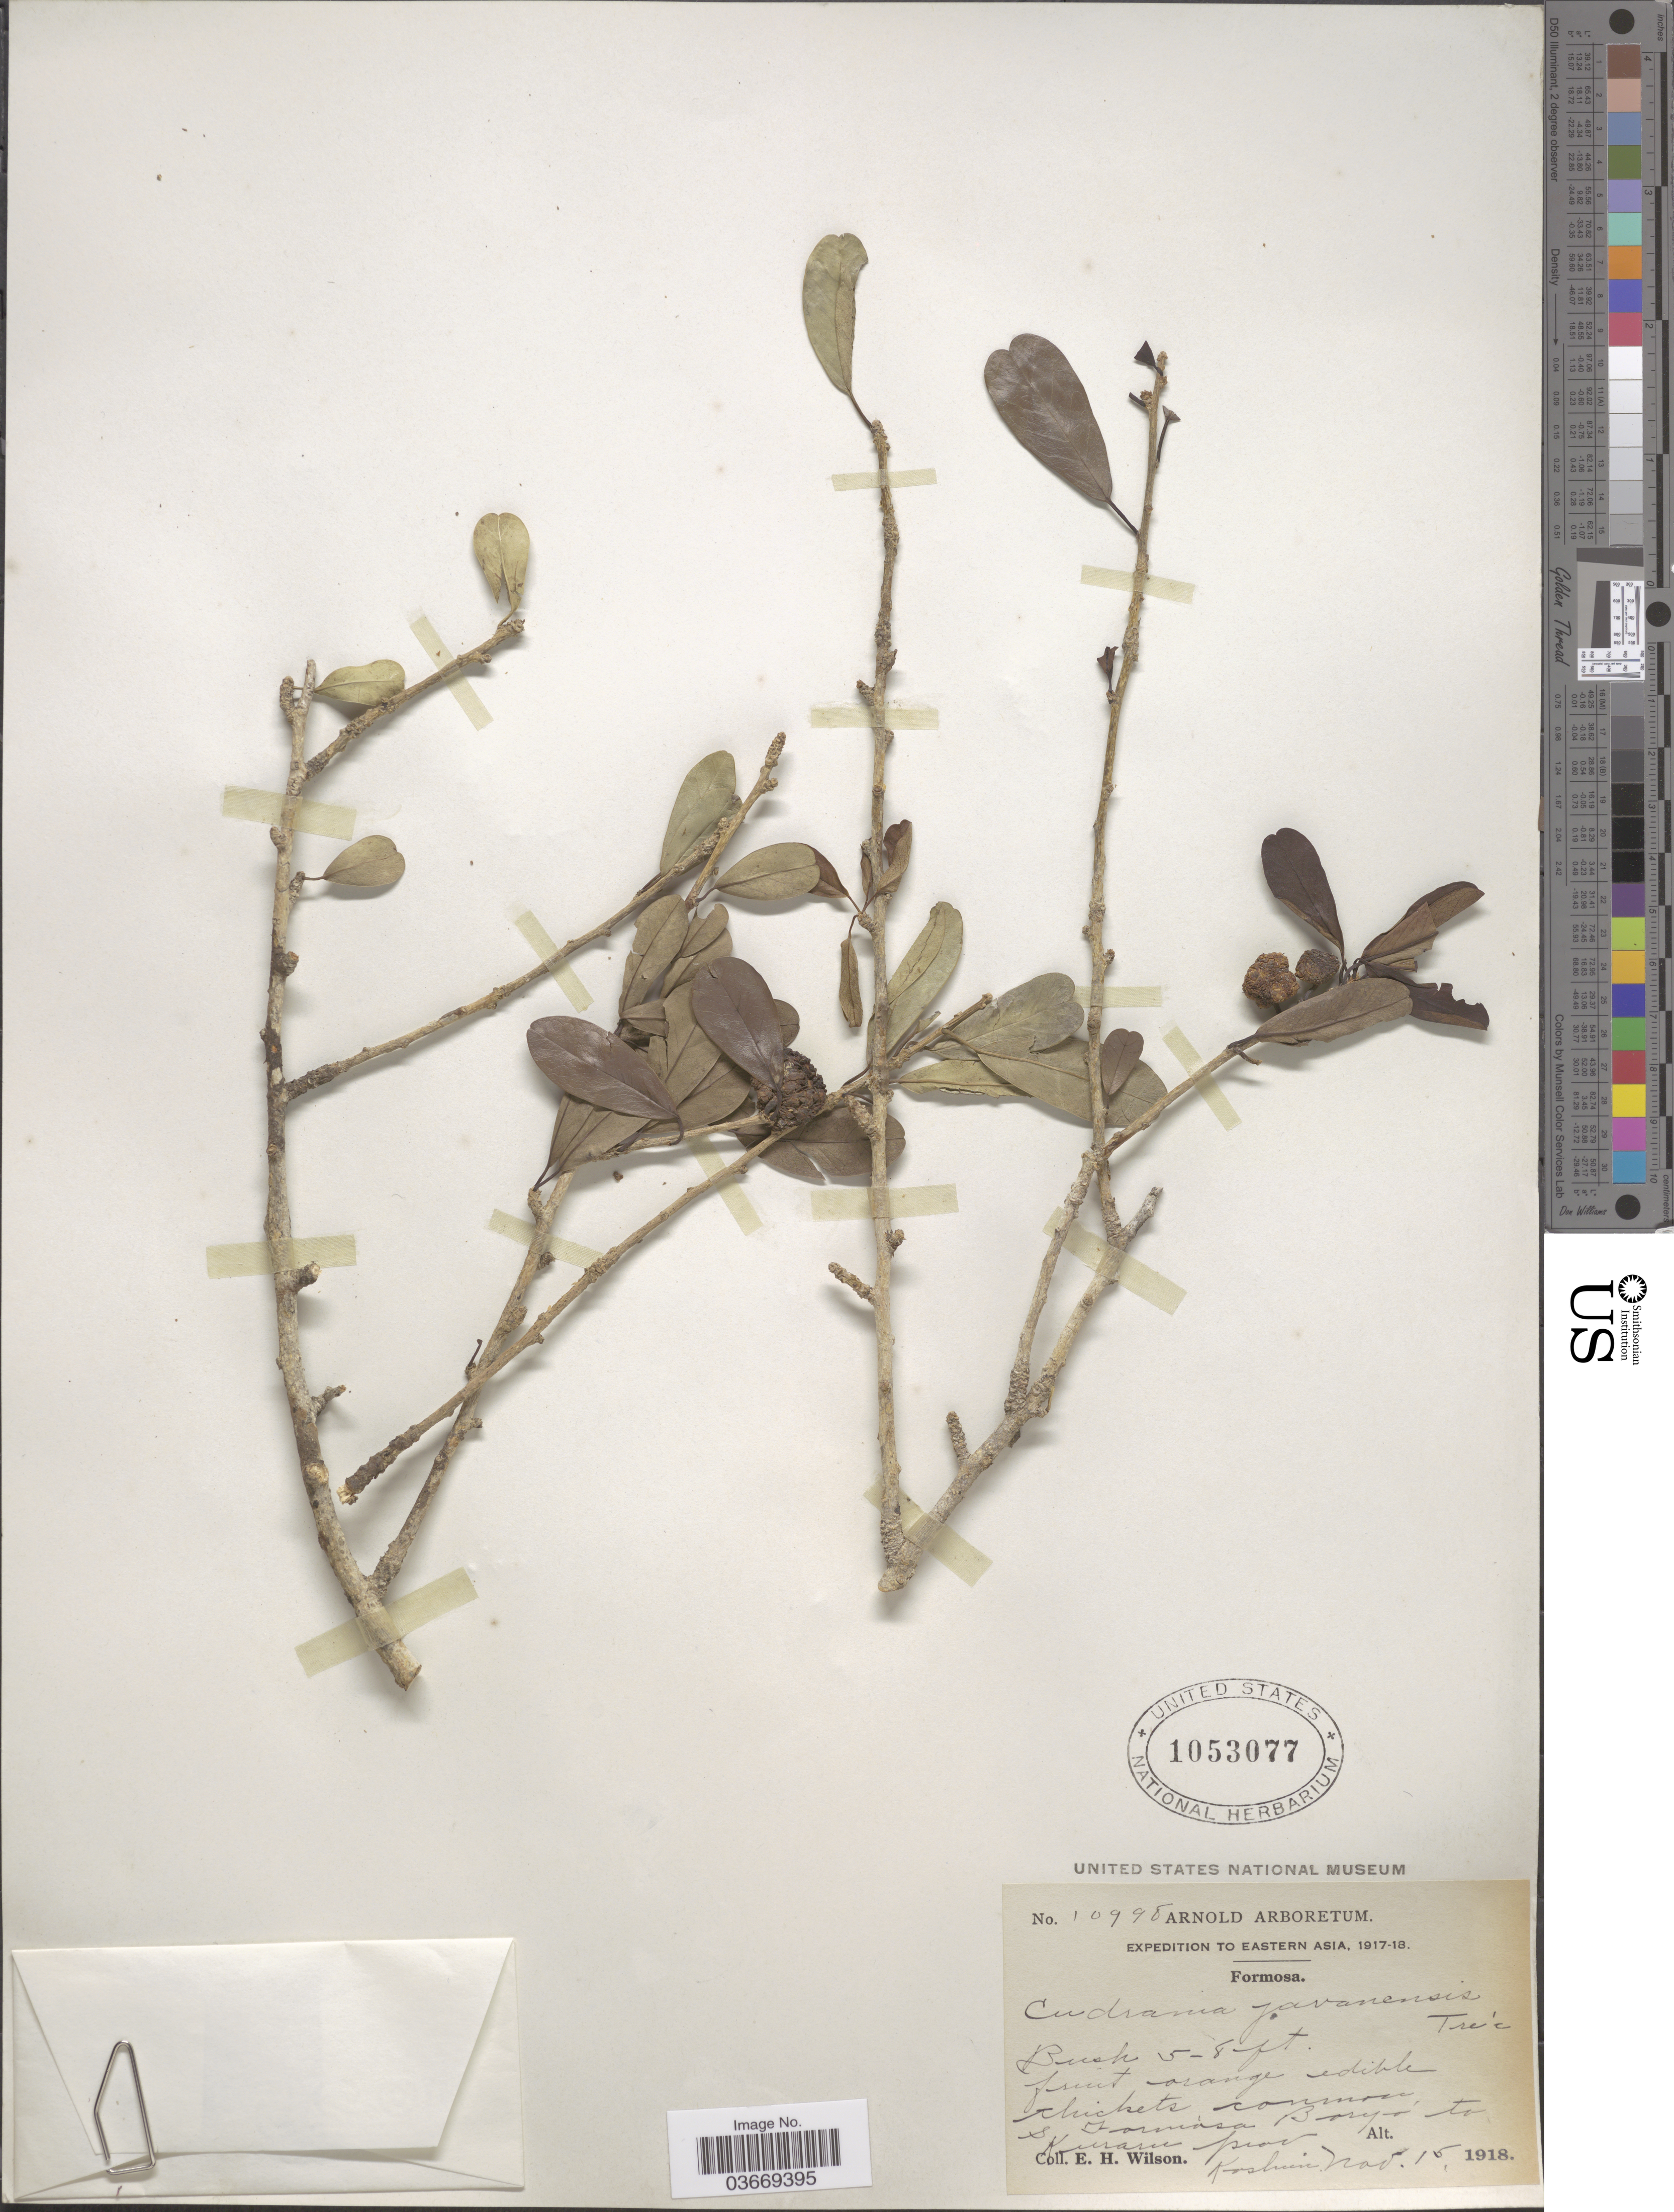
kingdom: Plantae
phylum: Tracheophyta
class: Magnoliopsida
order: Rosales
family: Moraceae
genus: Maclura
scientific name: Maclura cochinchinensis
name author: (Lour.) Corner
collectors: E. Wilson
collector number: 10998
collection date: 1918-11-15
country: Taiwan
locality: Eastern Asia, Formosa. S Formosa Boryo* to Kuram Prov. Koshun.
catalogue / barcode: US 1053077